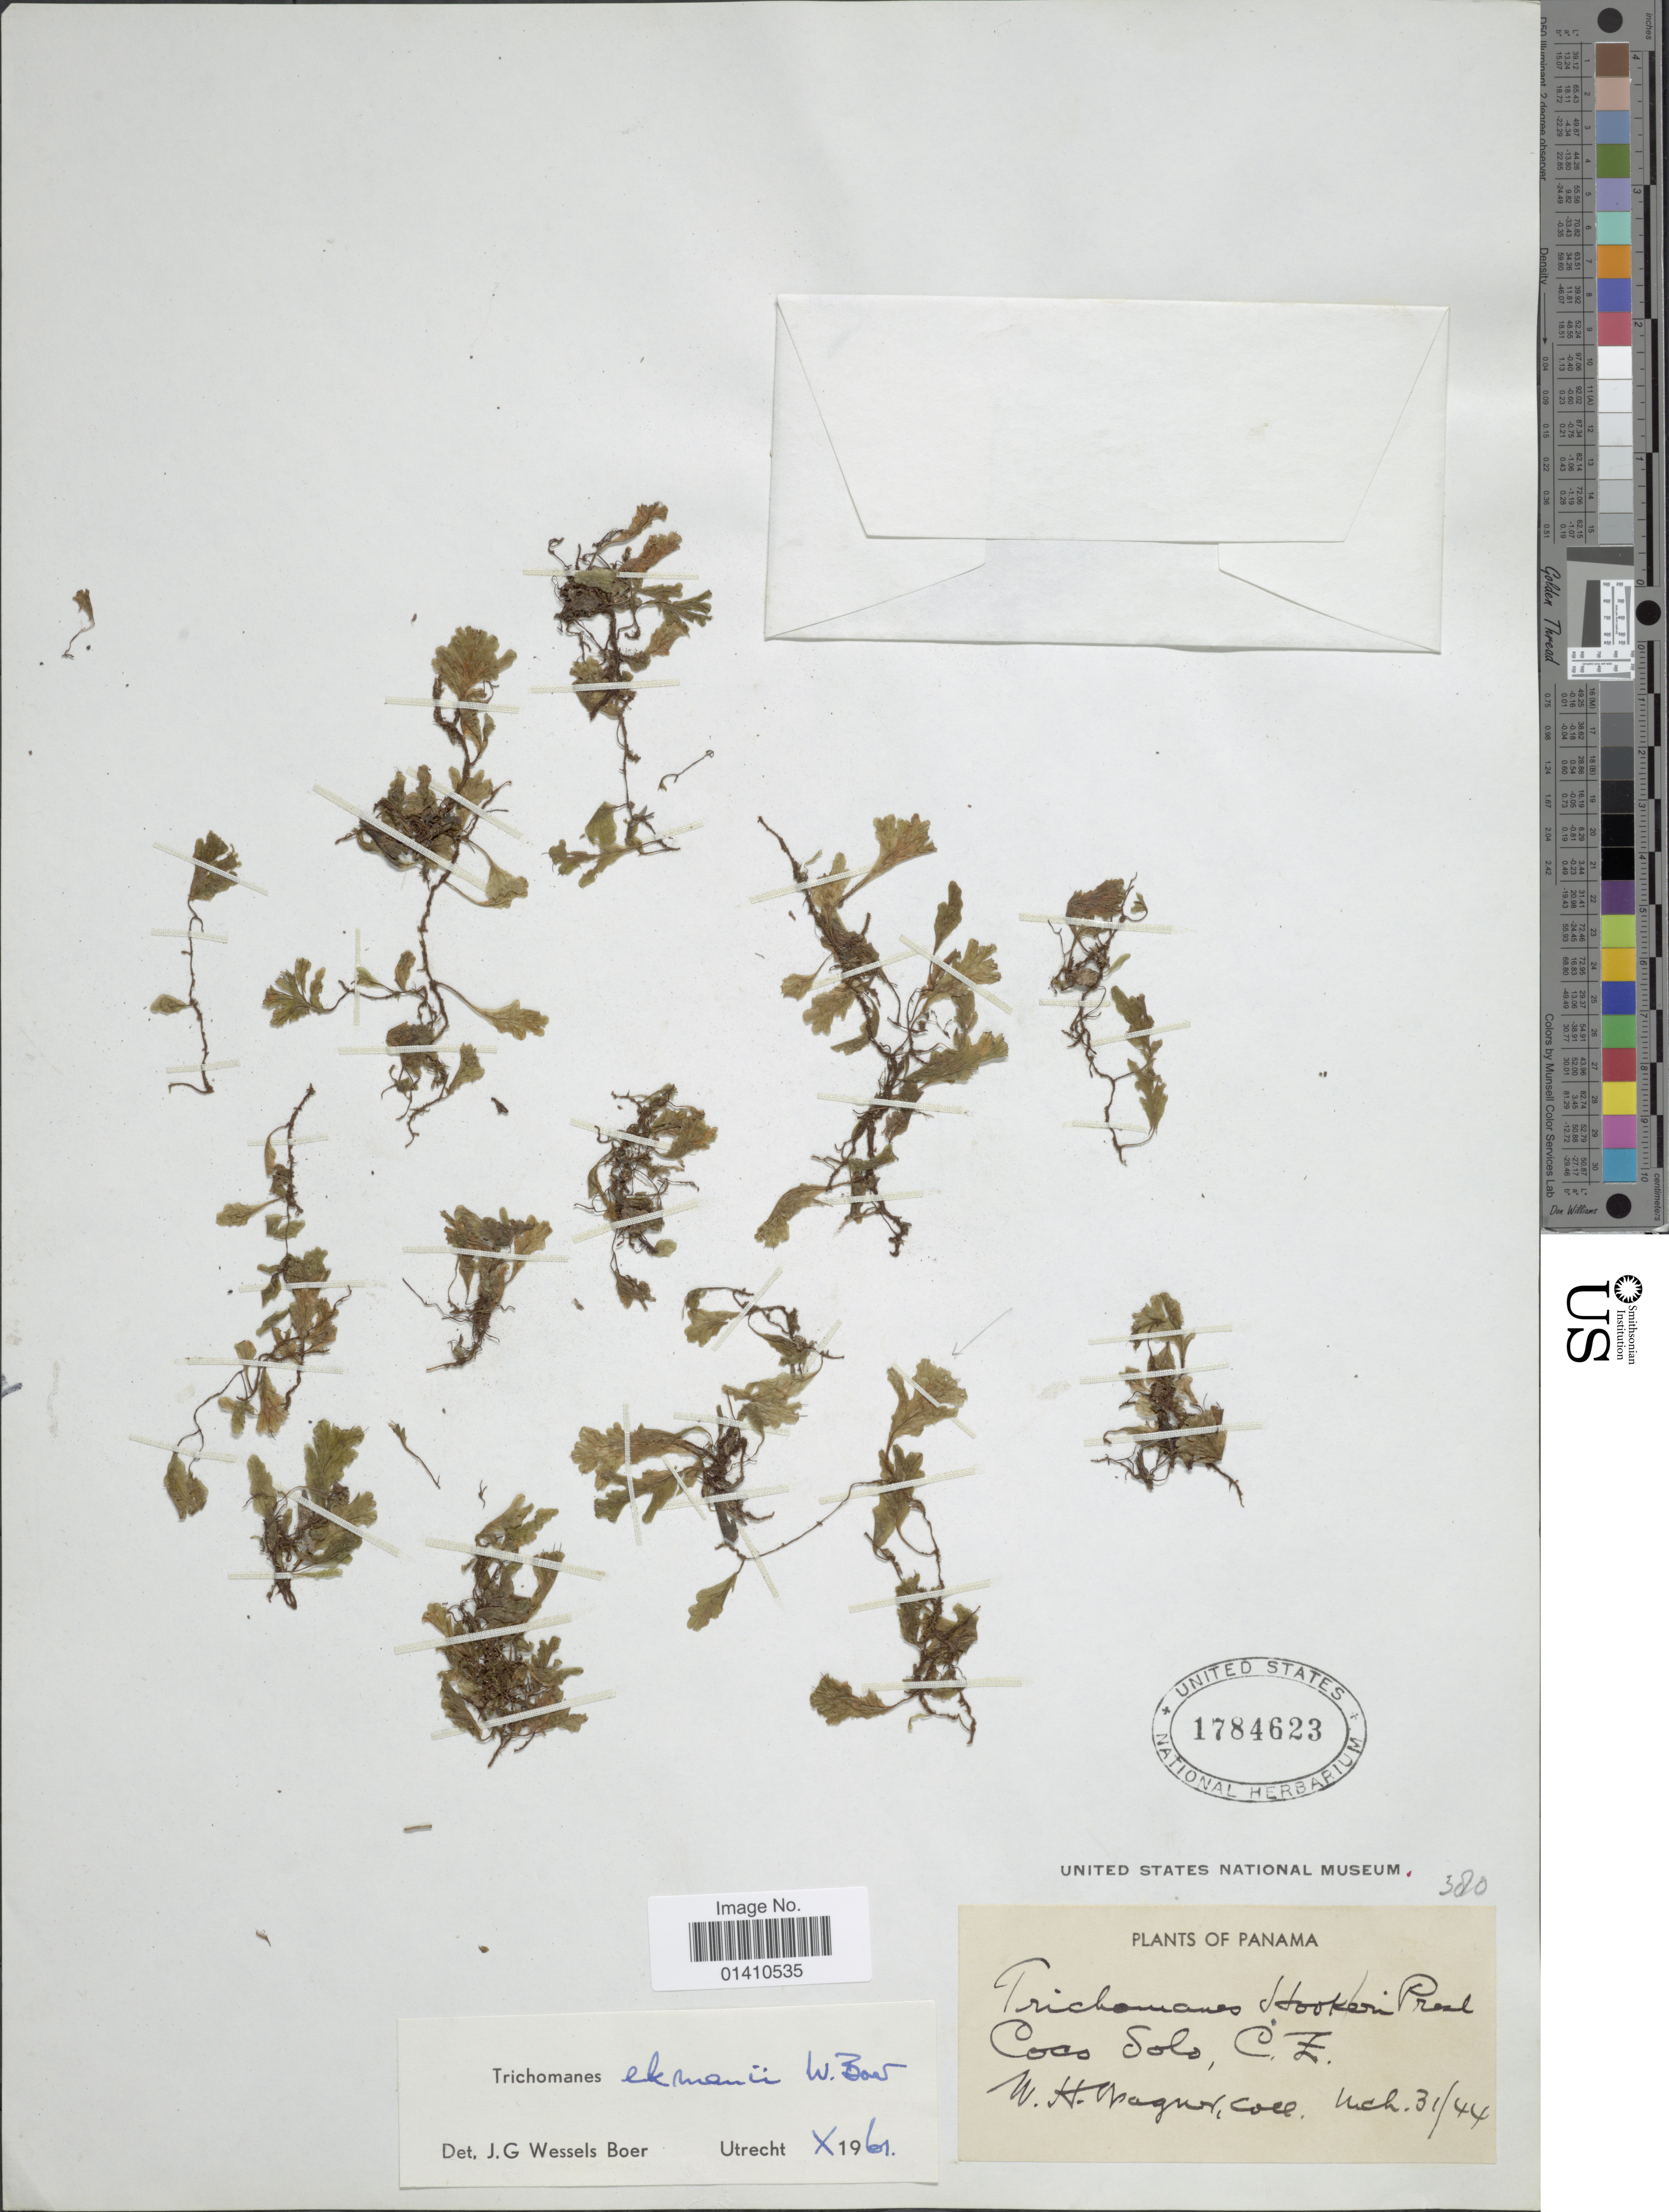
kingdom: Plantae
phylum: Tracheophyta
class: Polypodiopsida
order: Hymenophyllales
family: Hymenophyllaceae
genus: Didymoglossum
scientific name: Didymoglossum ekmanii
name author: (Wess. Boer) Ebihara & Dubuisson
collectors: W. H. Wagner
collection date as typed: Transcribed d/m/y: 31/3/44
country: Panama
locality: Coco Solo C.Z.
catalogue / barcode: US 1784623